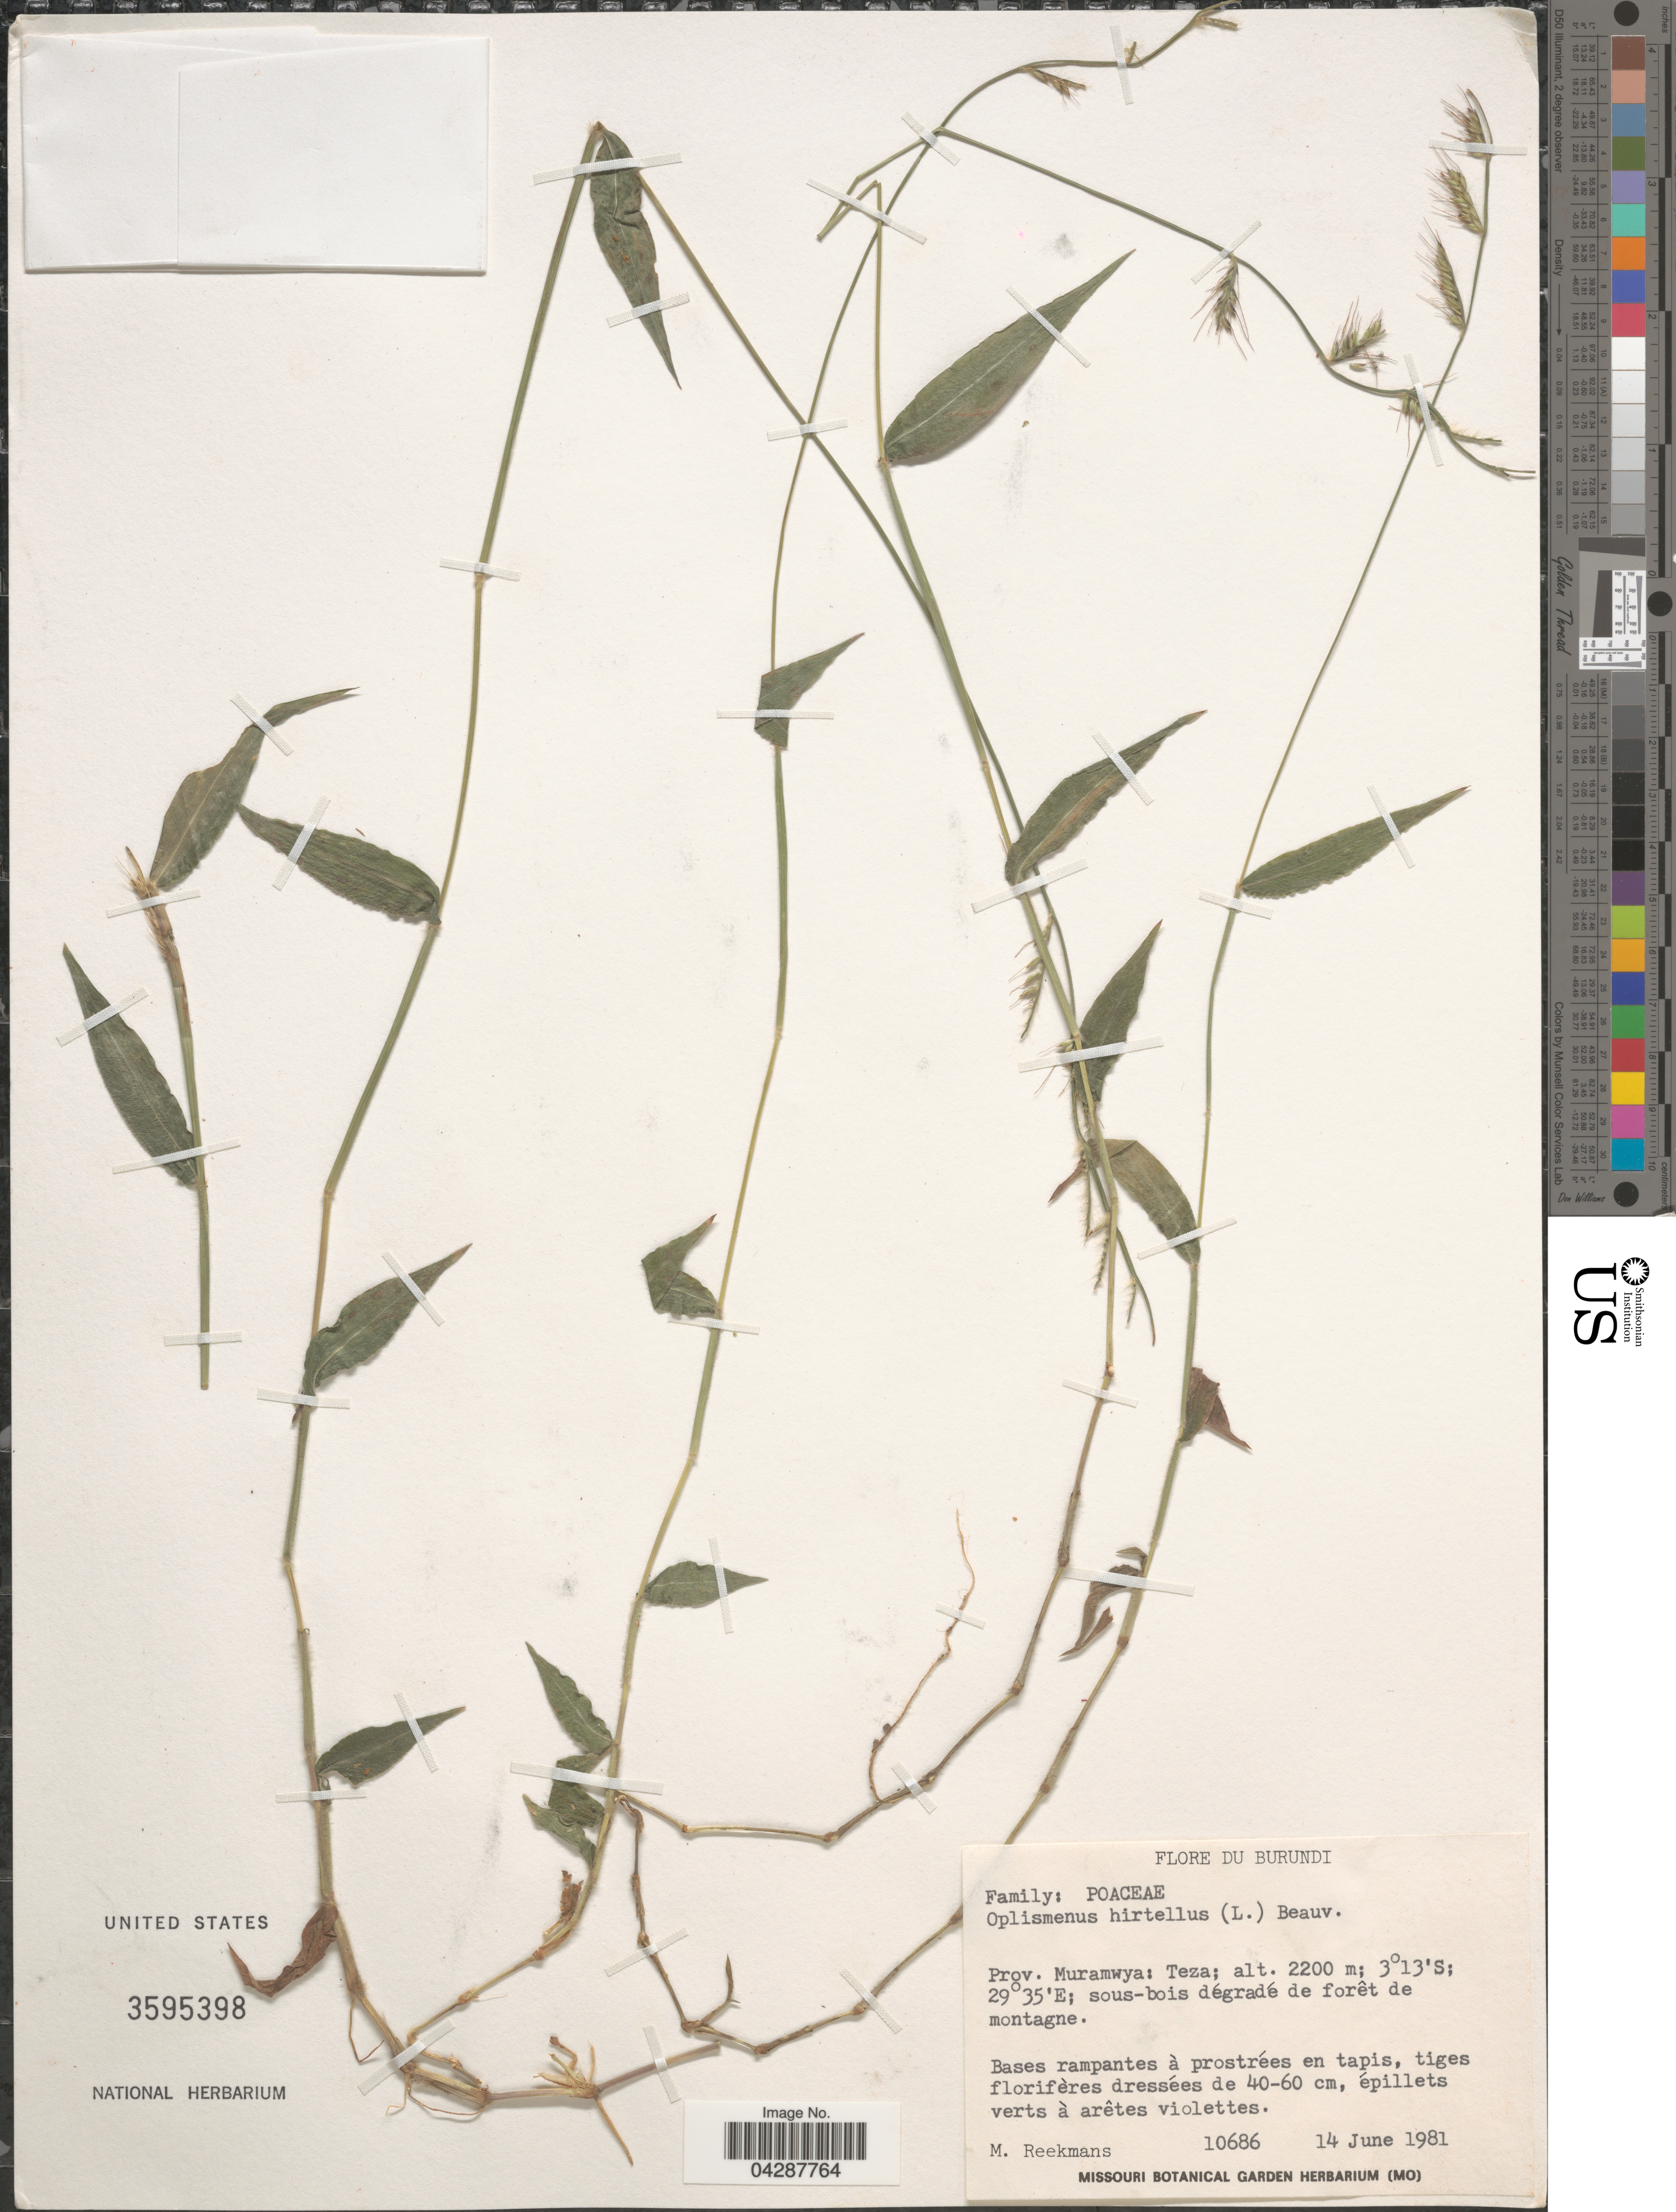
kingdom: Plantae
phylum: Tracheophyta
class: Liliopsida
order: Poales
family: Poaceae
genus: Oplismenus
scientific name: Oplismenus hirtellus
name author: (L.) P. Beauv.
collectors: M. Reekmans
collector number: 10686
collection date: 1981-06-14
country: Burundi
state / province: Muramvya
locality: Prov. Muramwya: Teza.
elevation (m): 2200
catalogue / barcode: US 3595398